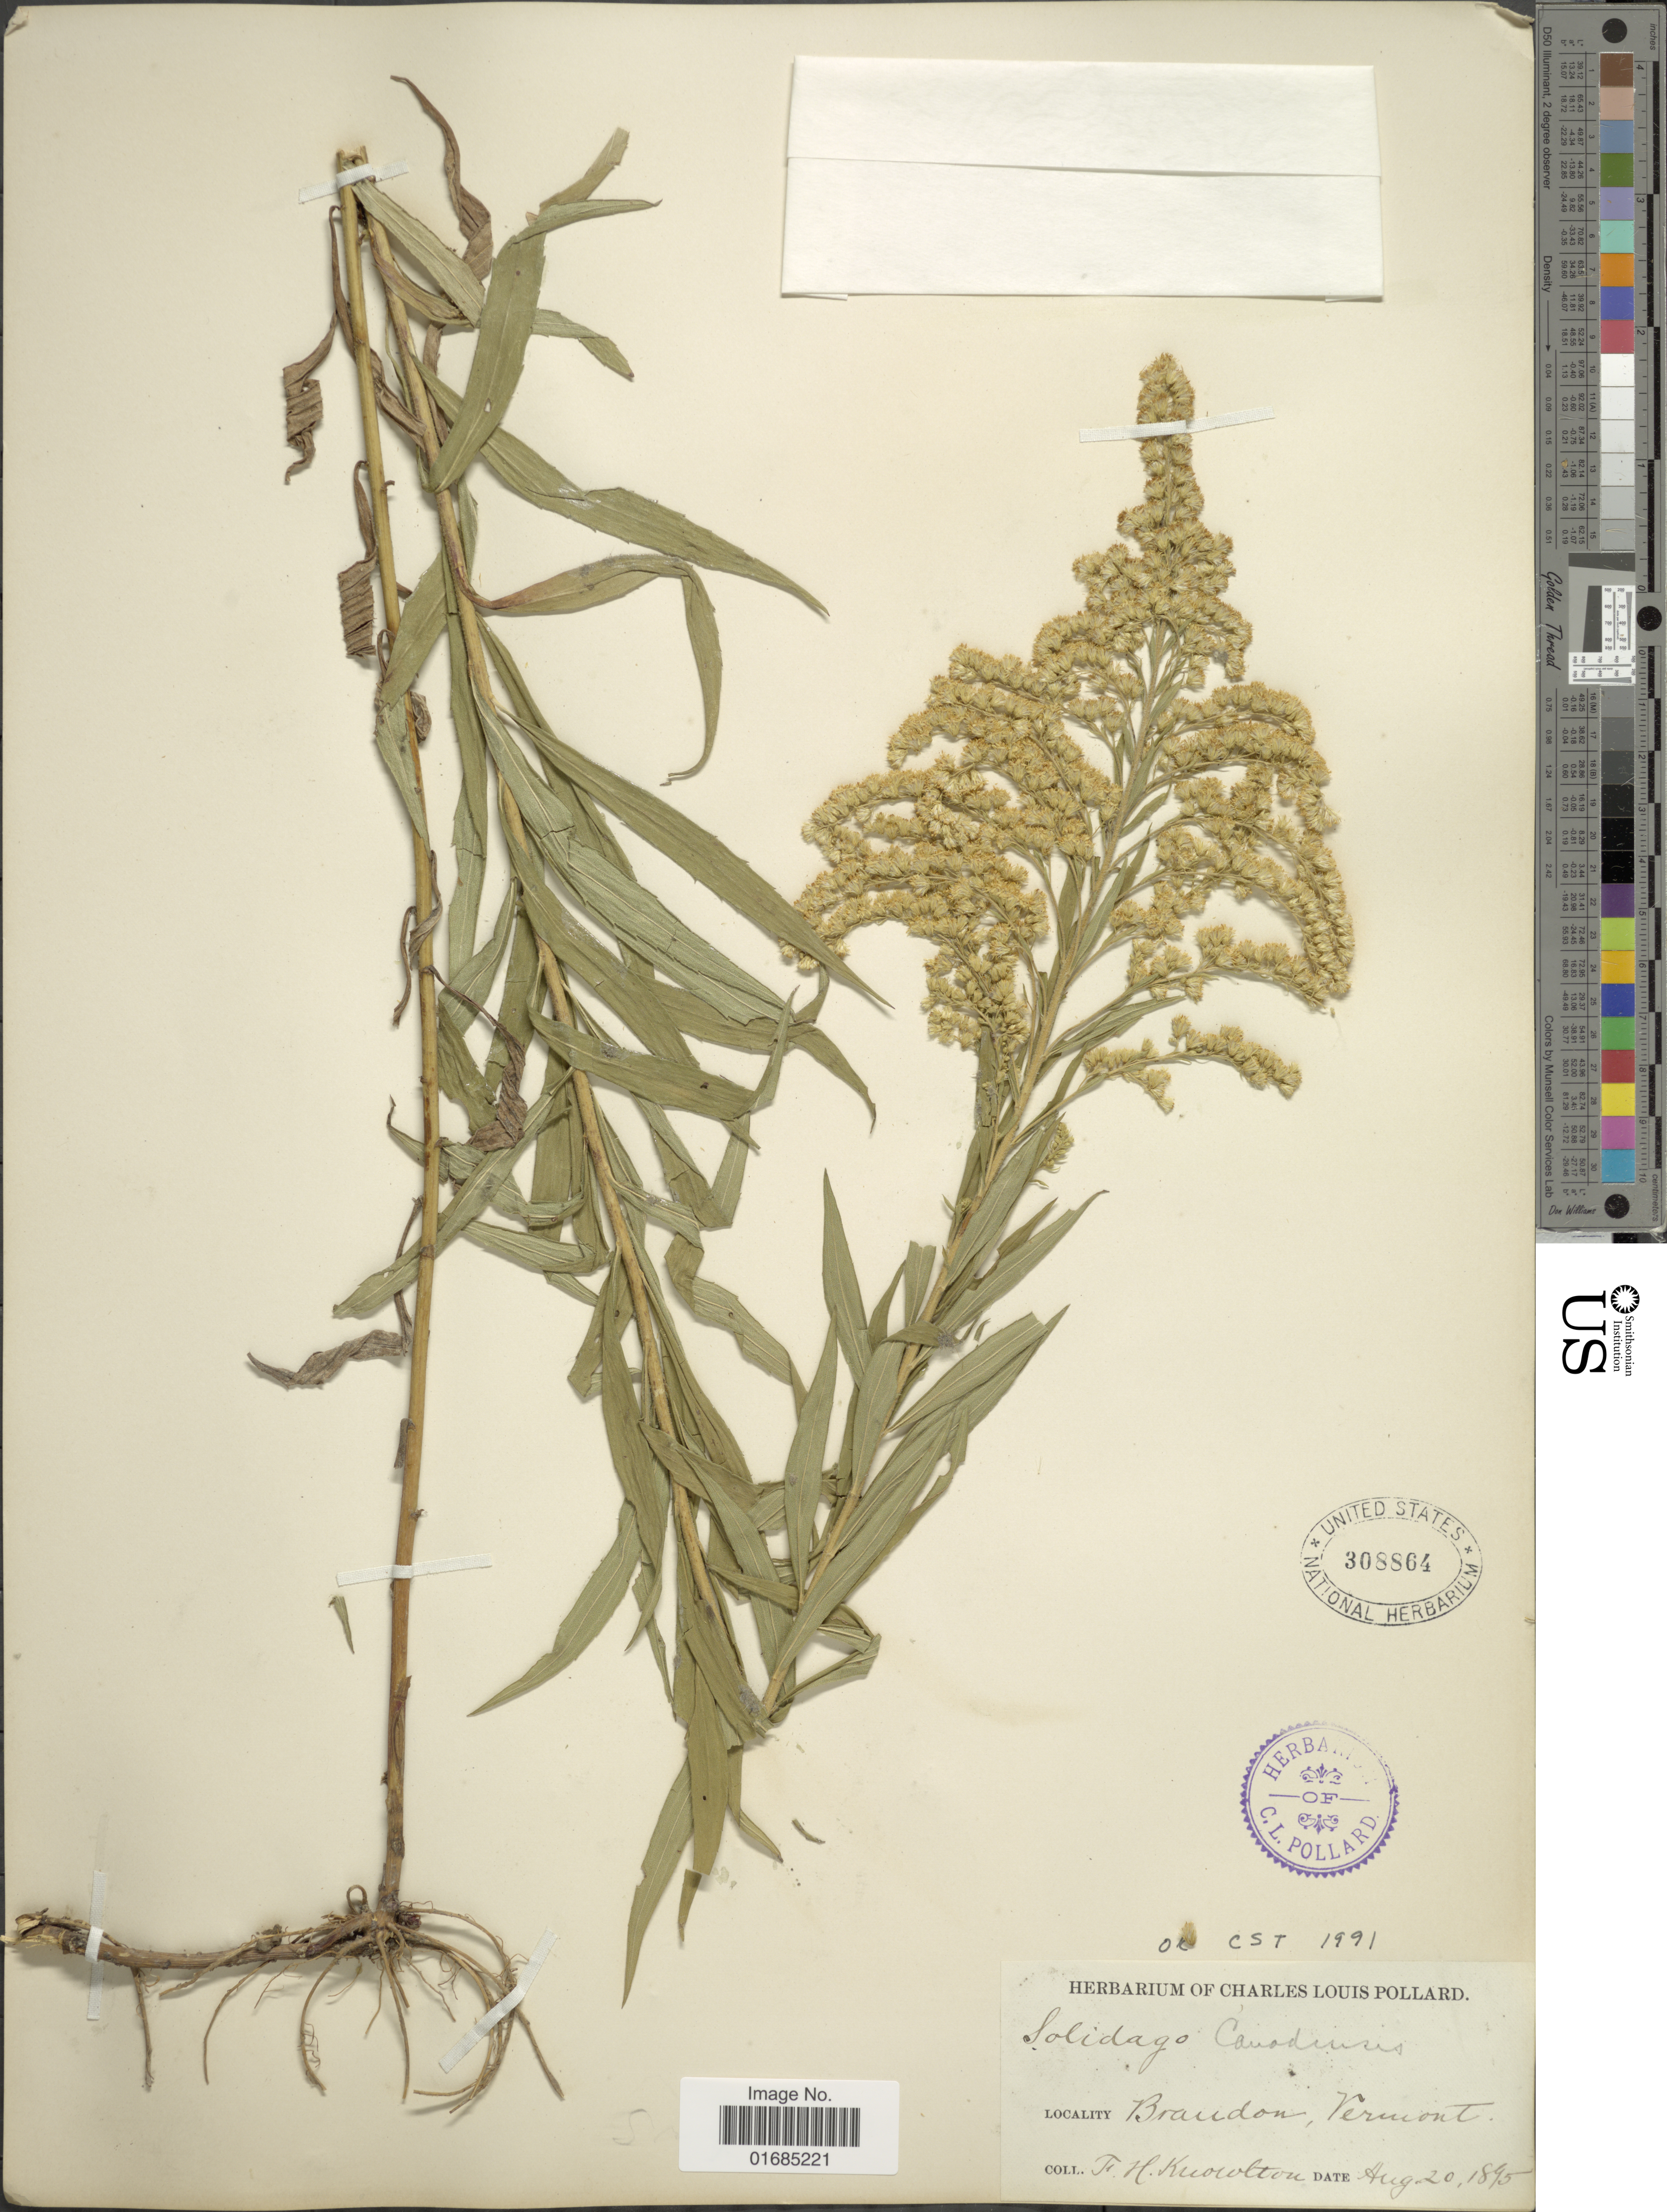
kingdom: Plantae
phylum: Tracheophyta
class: Magnoliopsida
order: Asterales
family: Asteraceae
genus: Solidago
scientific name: Solidago canadensis var. canadensis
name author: L.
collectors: F. H. Knowlton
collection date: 1895-05-20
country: United States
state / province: Vermont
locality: Brandon, Vermont.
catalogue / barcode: US 308864